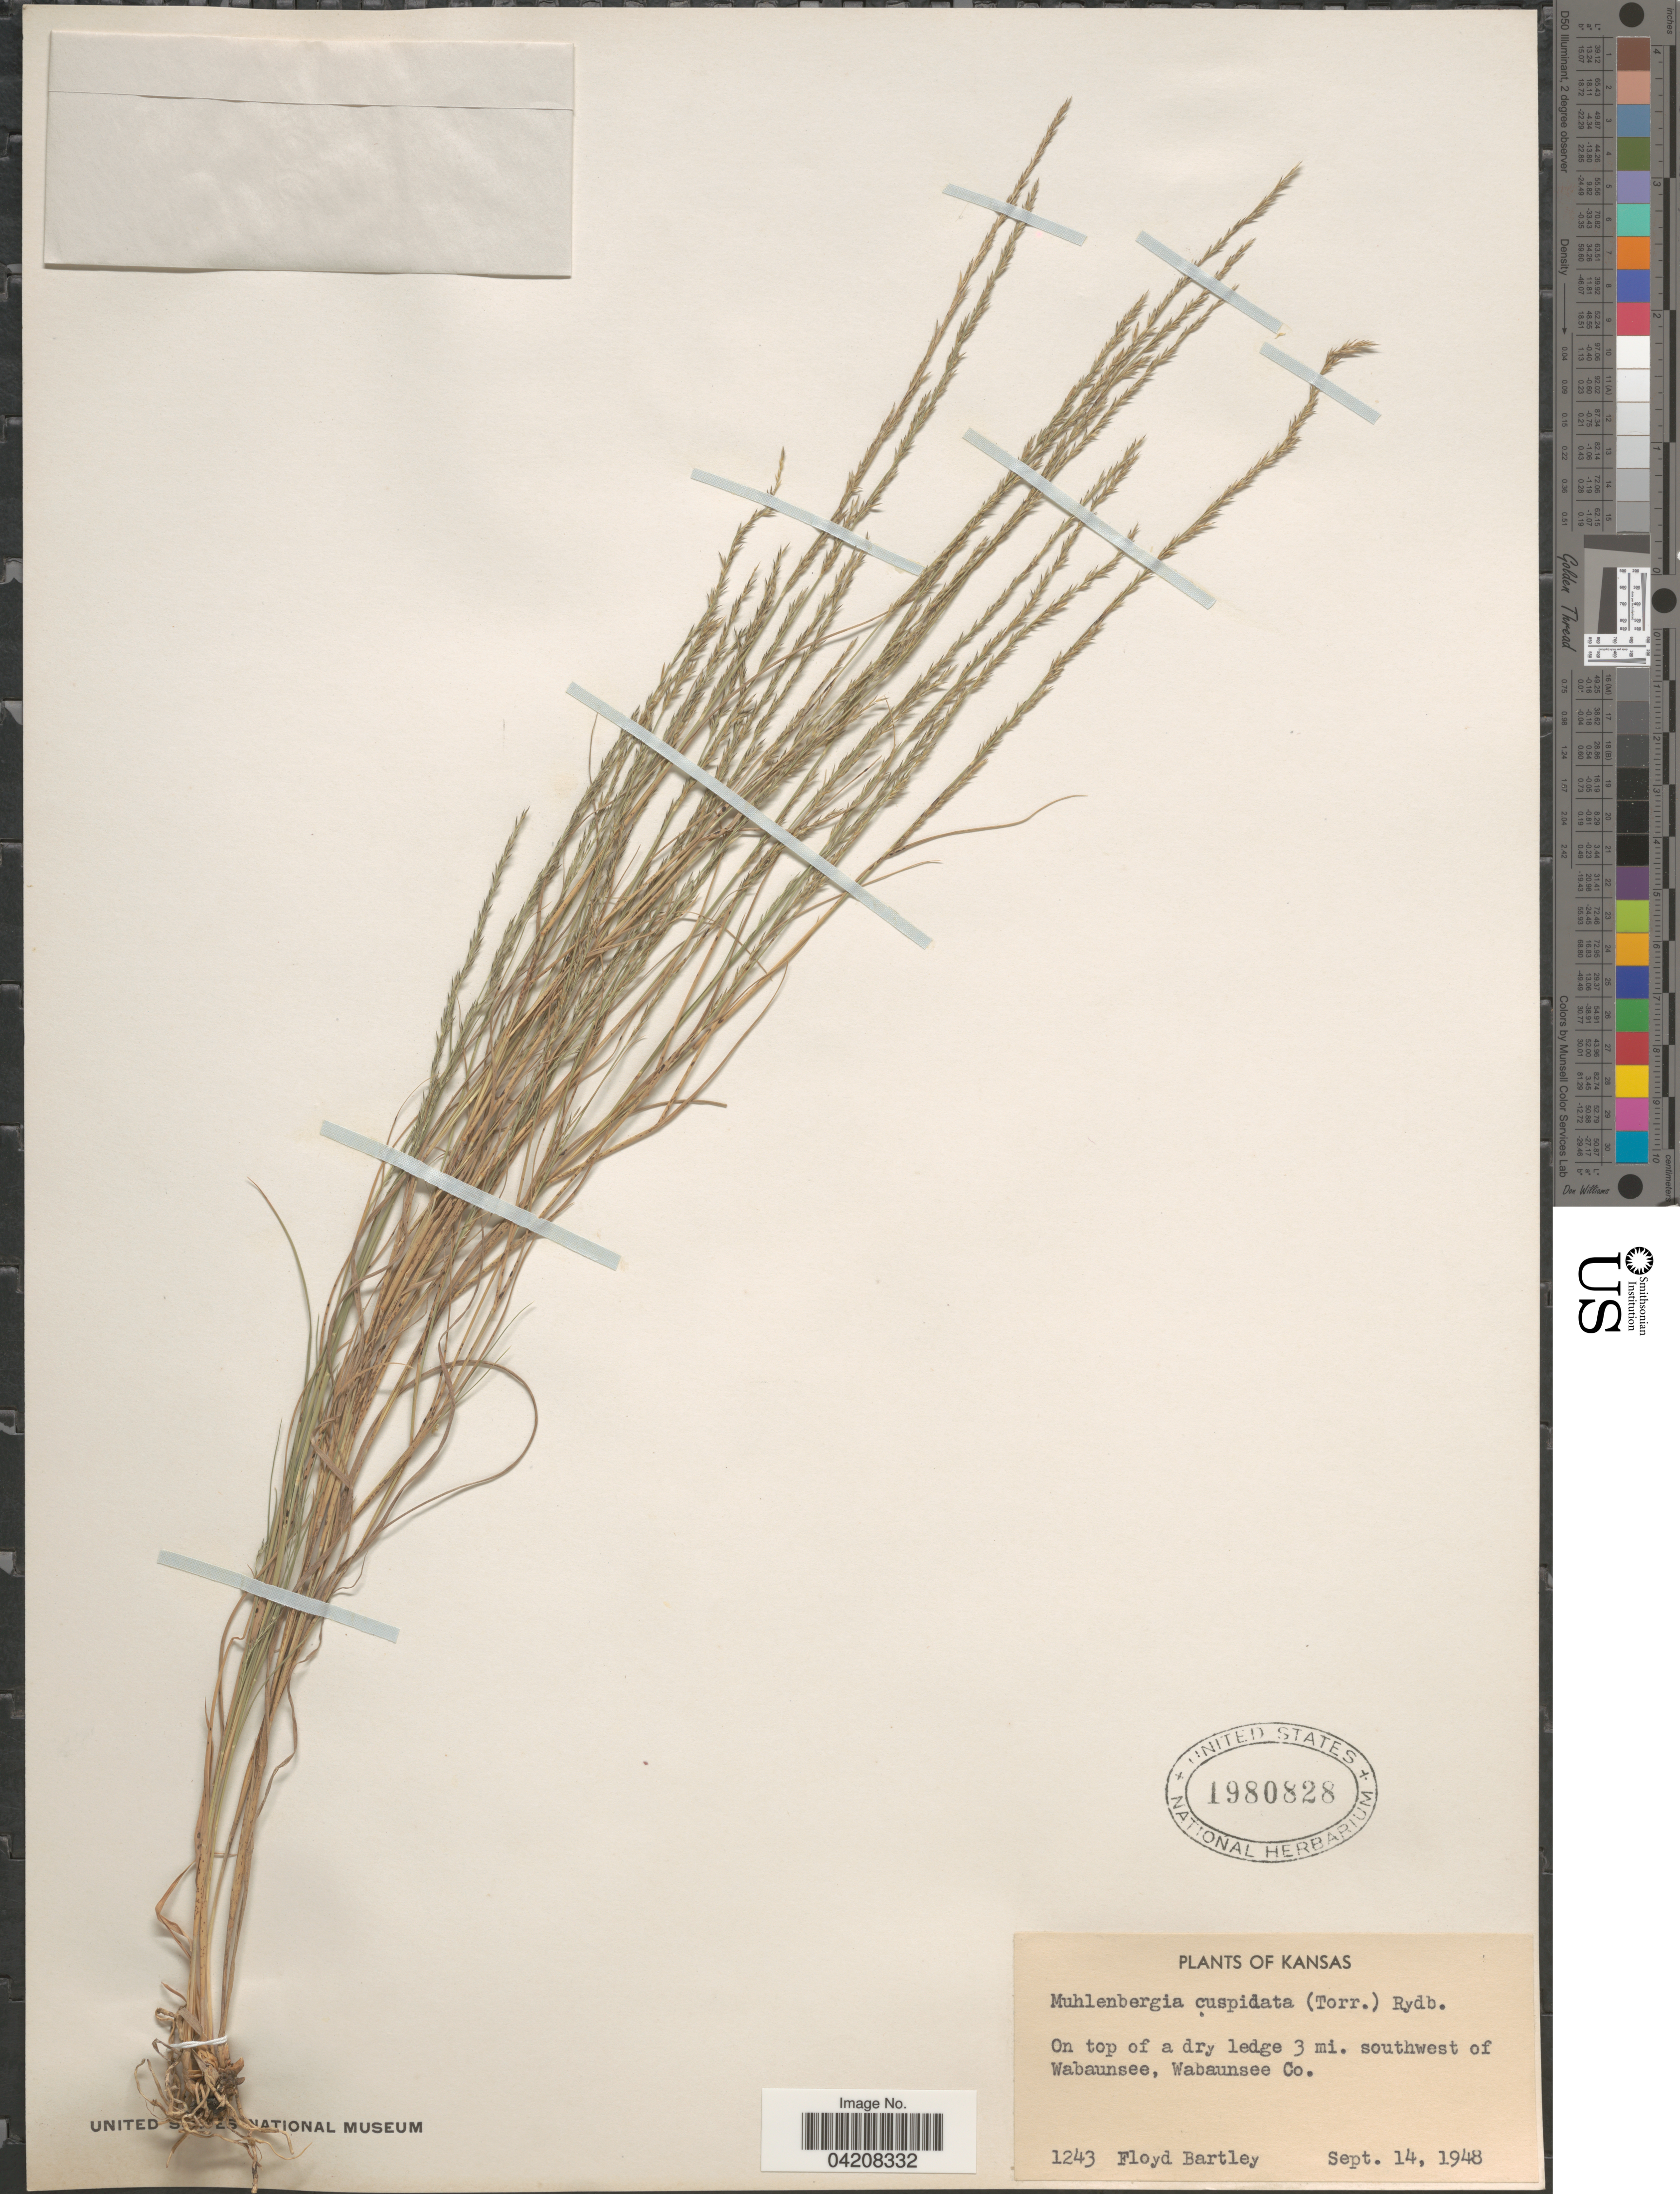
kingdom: Plantae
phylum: Tracheophyta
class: Liliopsida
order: Poales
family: Poaceae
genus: Muhlenbergia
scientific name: Muhlenbergia cuspidata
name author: (Torr. ex Hook.) Rydb.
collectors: F. Bartley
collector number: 1243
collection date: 1948-09-14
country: United States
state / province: Kansas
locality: On top of a dry ledge 3 mi. southwest of Wabaunsee, Wabaunsee Co.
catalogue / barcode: US 1980828